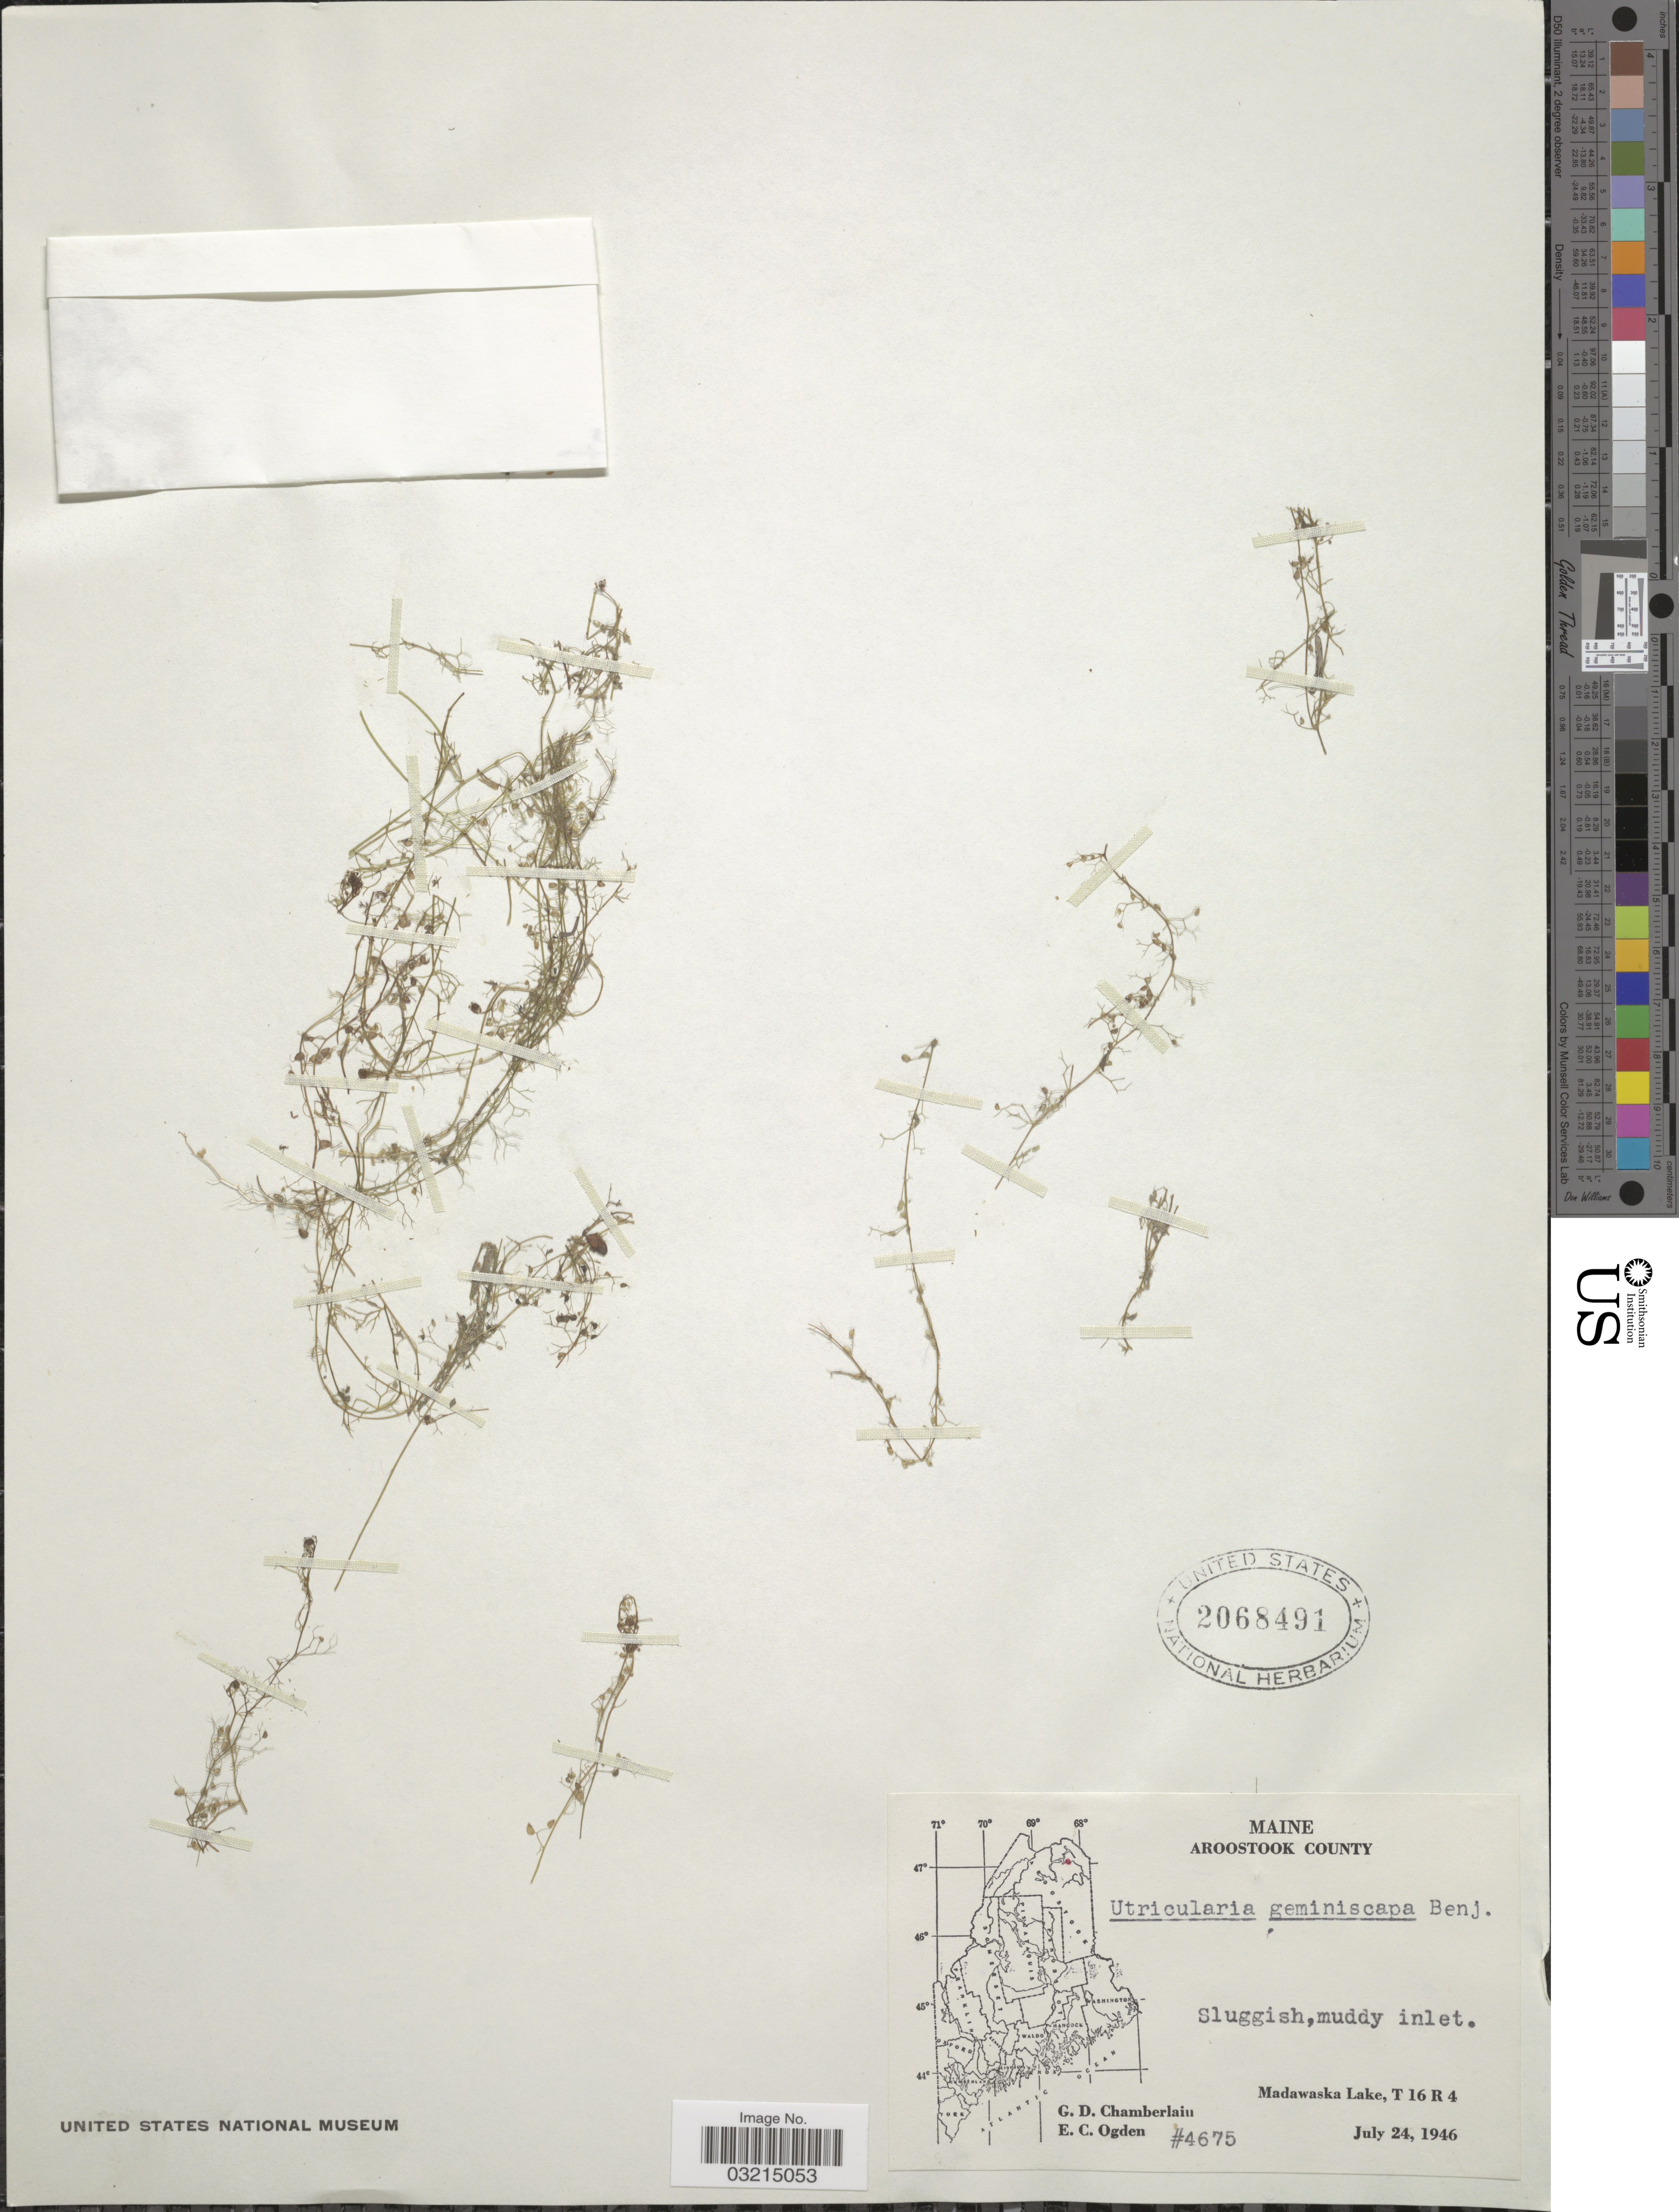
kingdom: Plantae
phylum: Tracheophyta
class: Magnoliopsida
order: Lamiales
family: Lentibulariaceae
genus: Utricularia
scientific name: Utricularia geminiscapa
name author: Benj.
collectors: G. D. Chamberlain & E. Ogden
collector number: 4675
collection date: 1946-07-24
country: United States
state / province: Maine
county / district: Aroostook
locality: Madawaska Lake, T 16 R 4.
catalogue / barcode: US 2068491